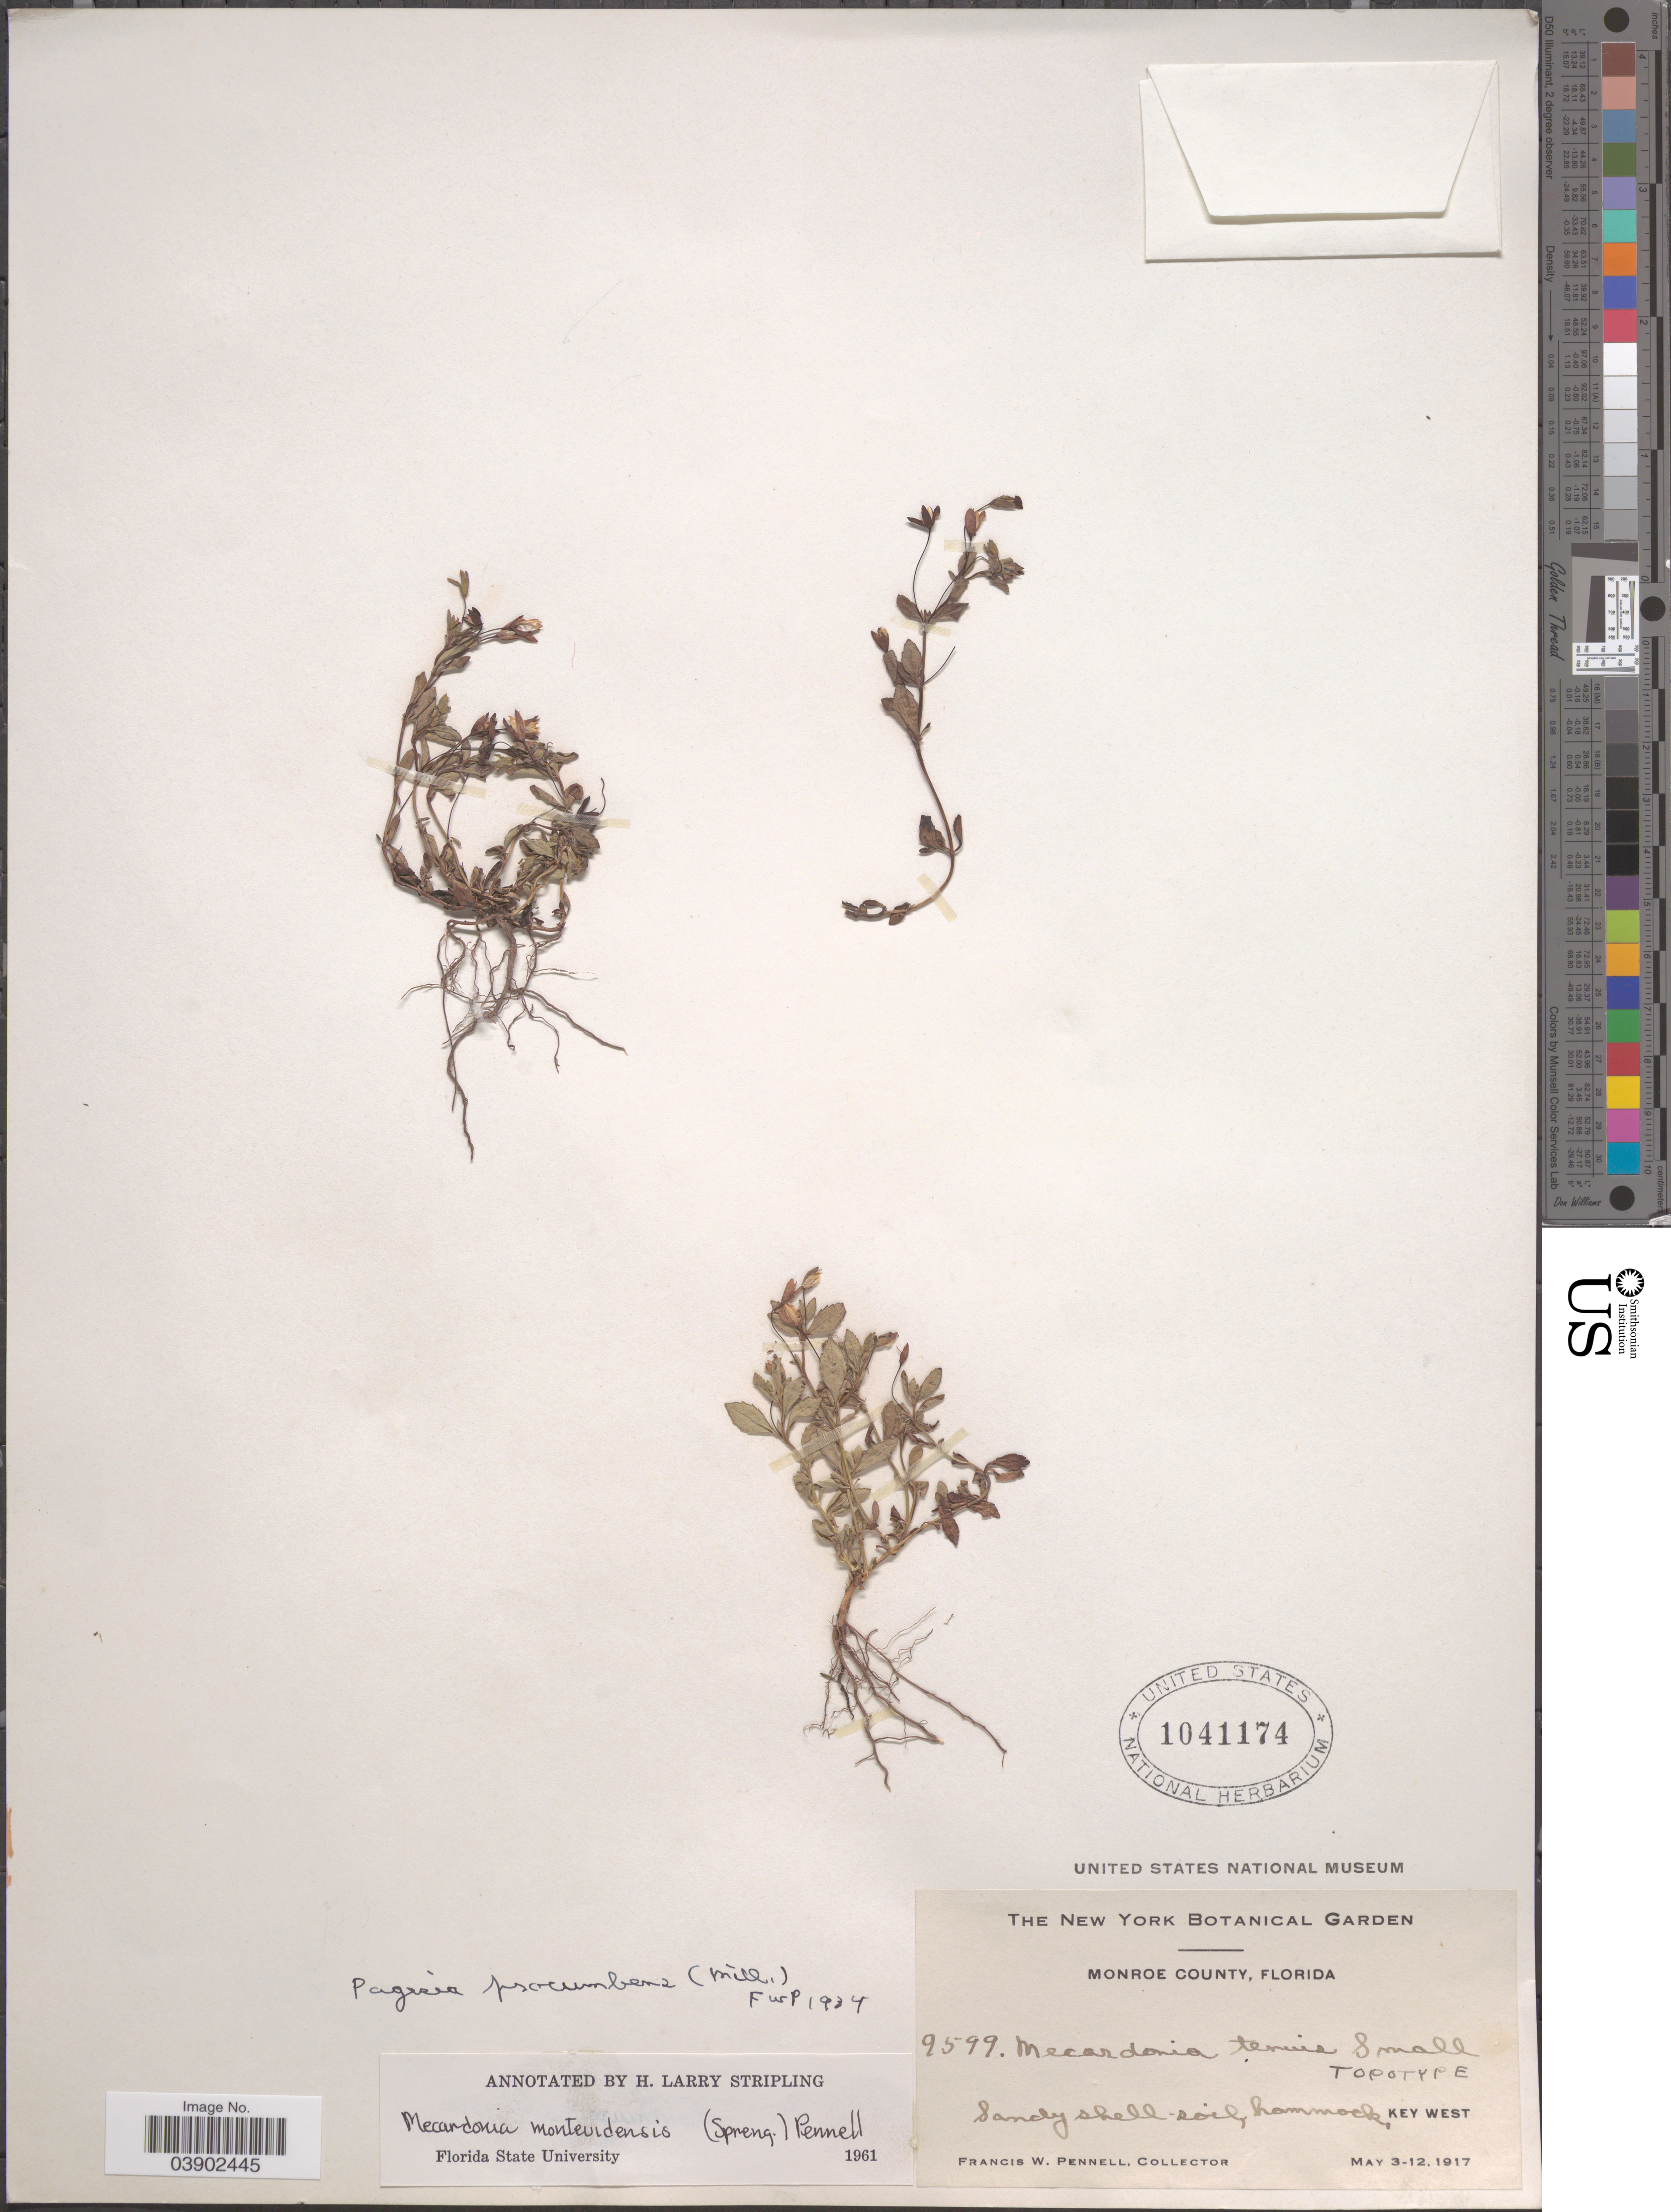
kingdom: Plantae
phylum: Tracheophyta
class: Magnoliopsida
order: Lamiales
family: Plantaginaceae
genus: Mecardonia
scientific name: Mecardonia montevidensis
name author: (Spreng.) Pennell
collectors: F. W. Pennell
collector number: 9599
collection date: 1917-05-03/1917-05-12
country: United States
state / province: Florida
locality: Monroe County. Hammock, Key West.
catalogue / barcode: US 1041174